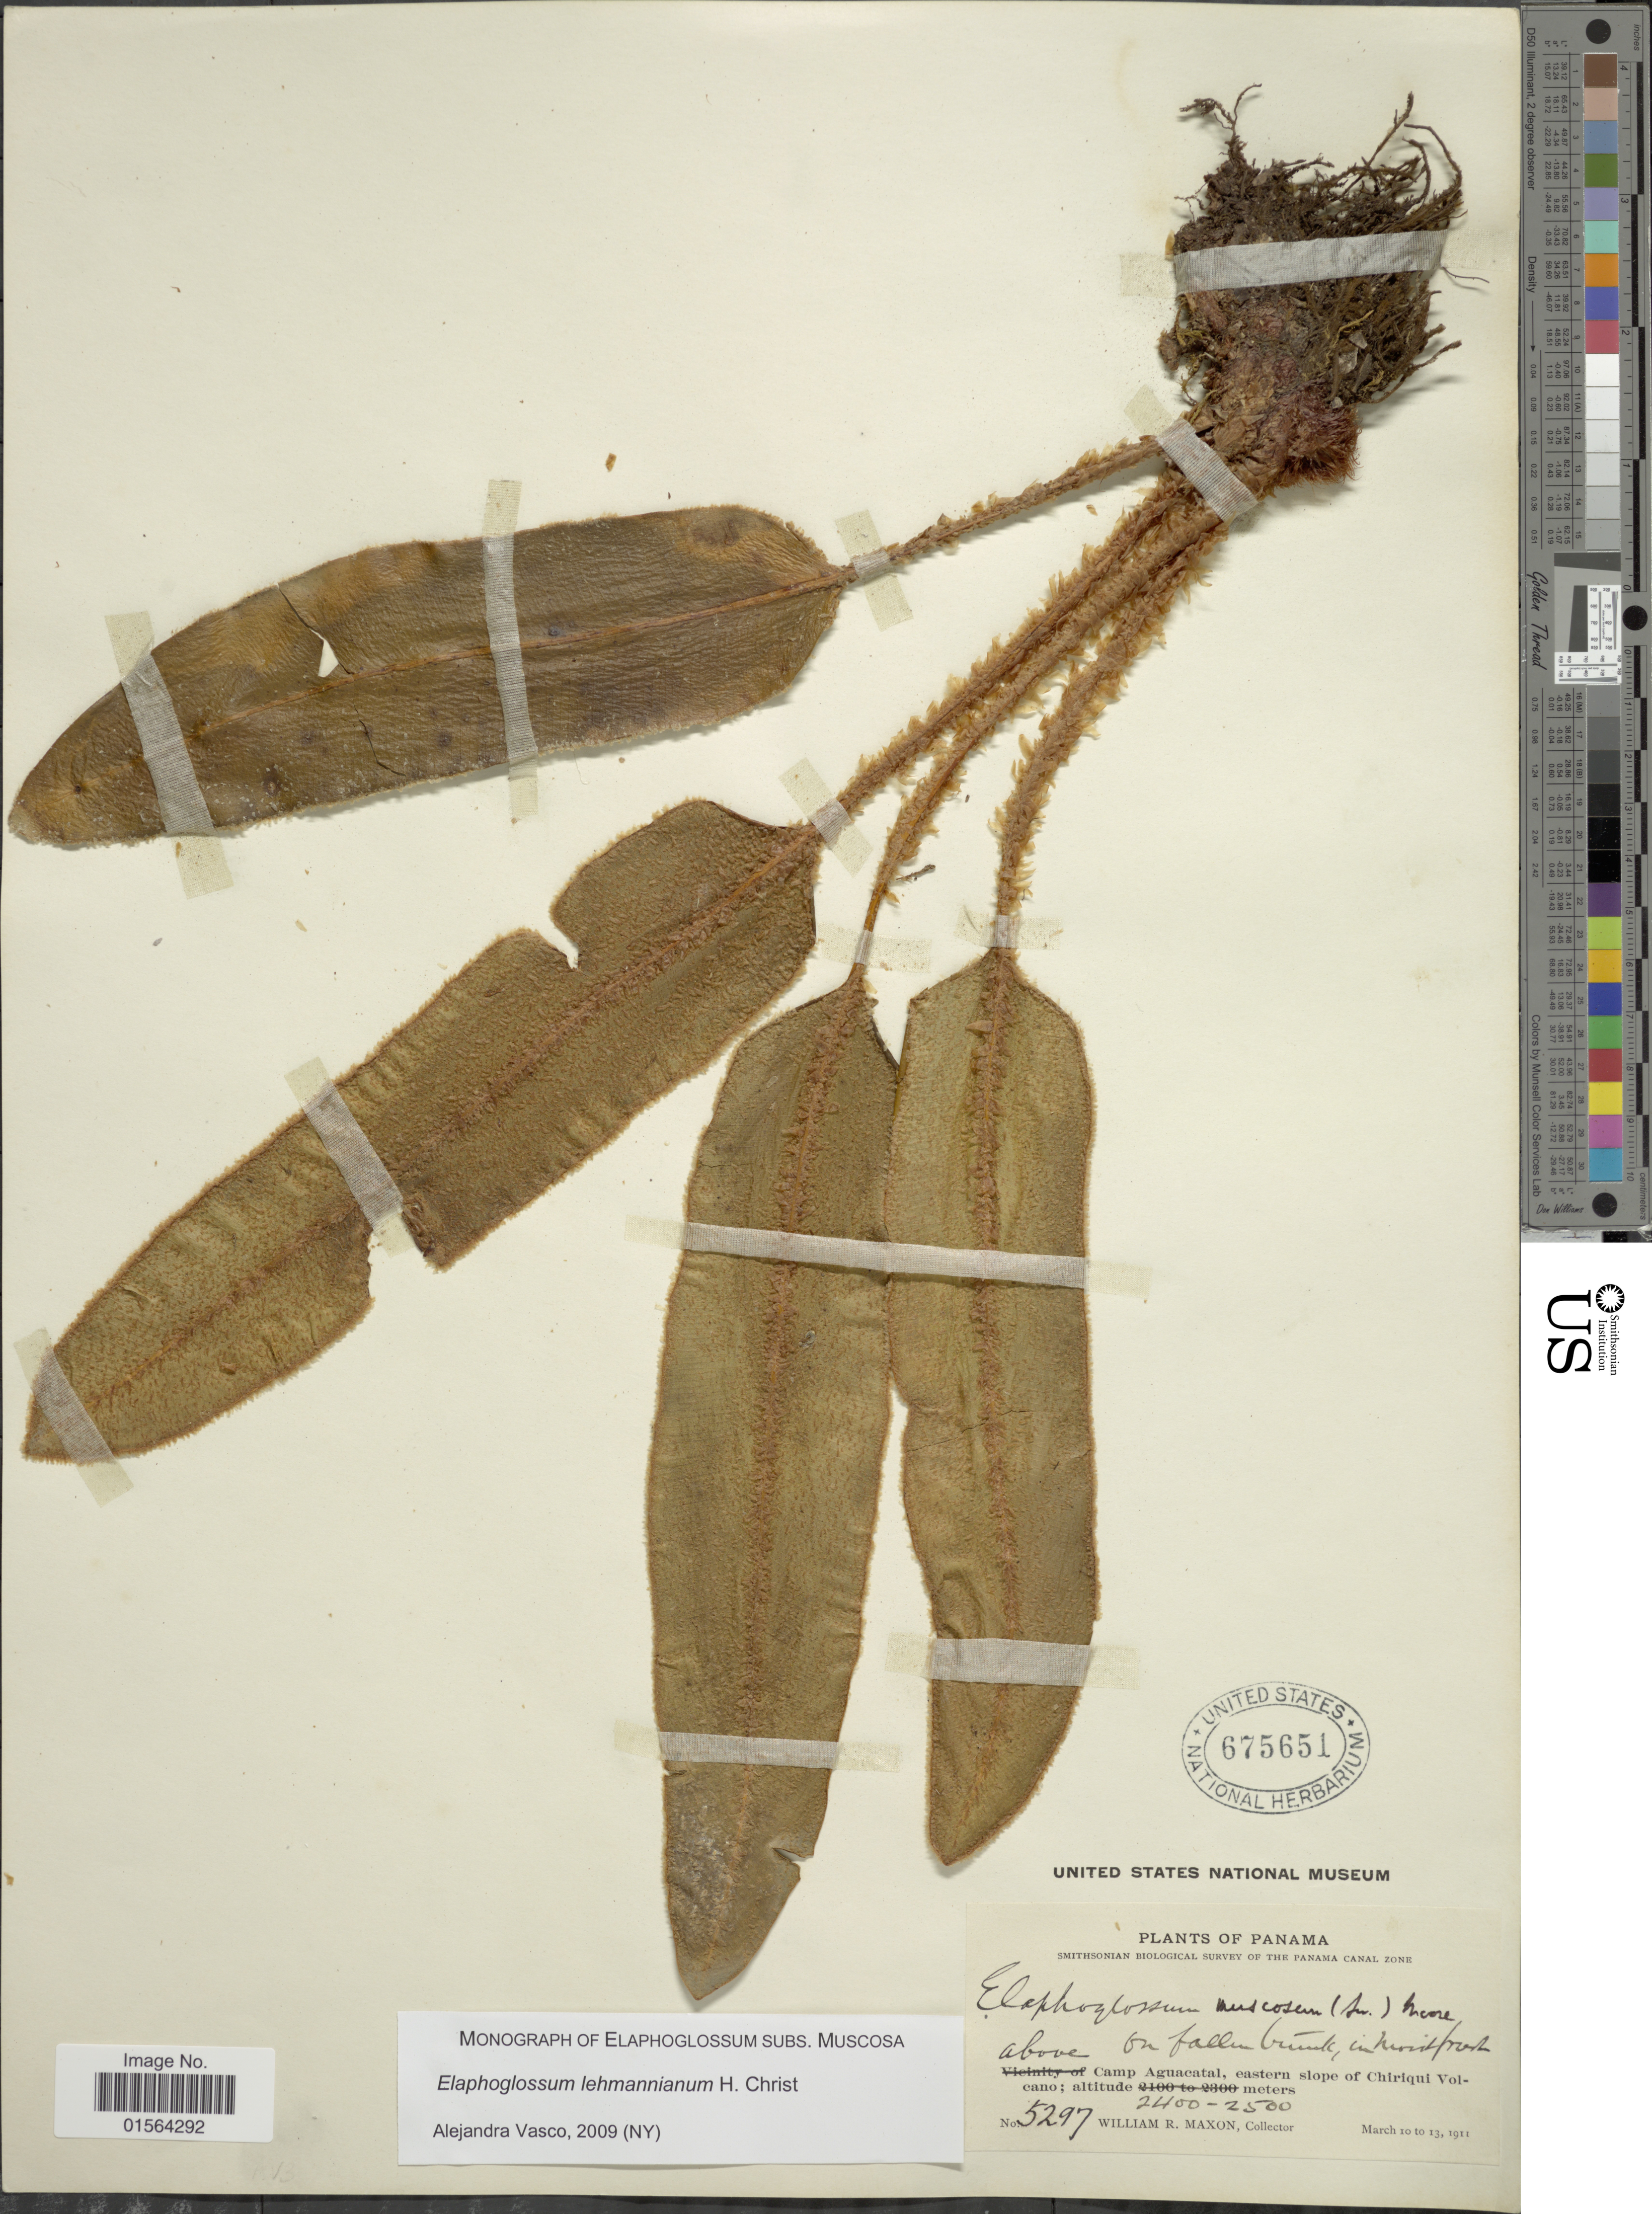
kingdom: Plantae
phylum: Tracheophyta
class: Polypodiopsida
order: Polypodiales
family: Dryopteridaceae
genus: Elaphoglossum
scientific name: Elaphoglossum lehmannianum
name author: Christ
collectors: W. R. Maxon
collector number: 5297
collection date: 1911-03-10/1911-03-13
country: Panama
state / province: Chiriqui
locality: Above Camp Aguacatal, eastern slope of Chiriqui Volcano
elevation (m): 2400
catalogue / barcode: US 675651